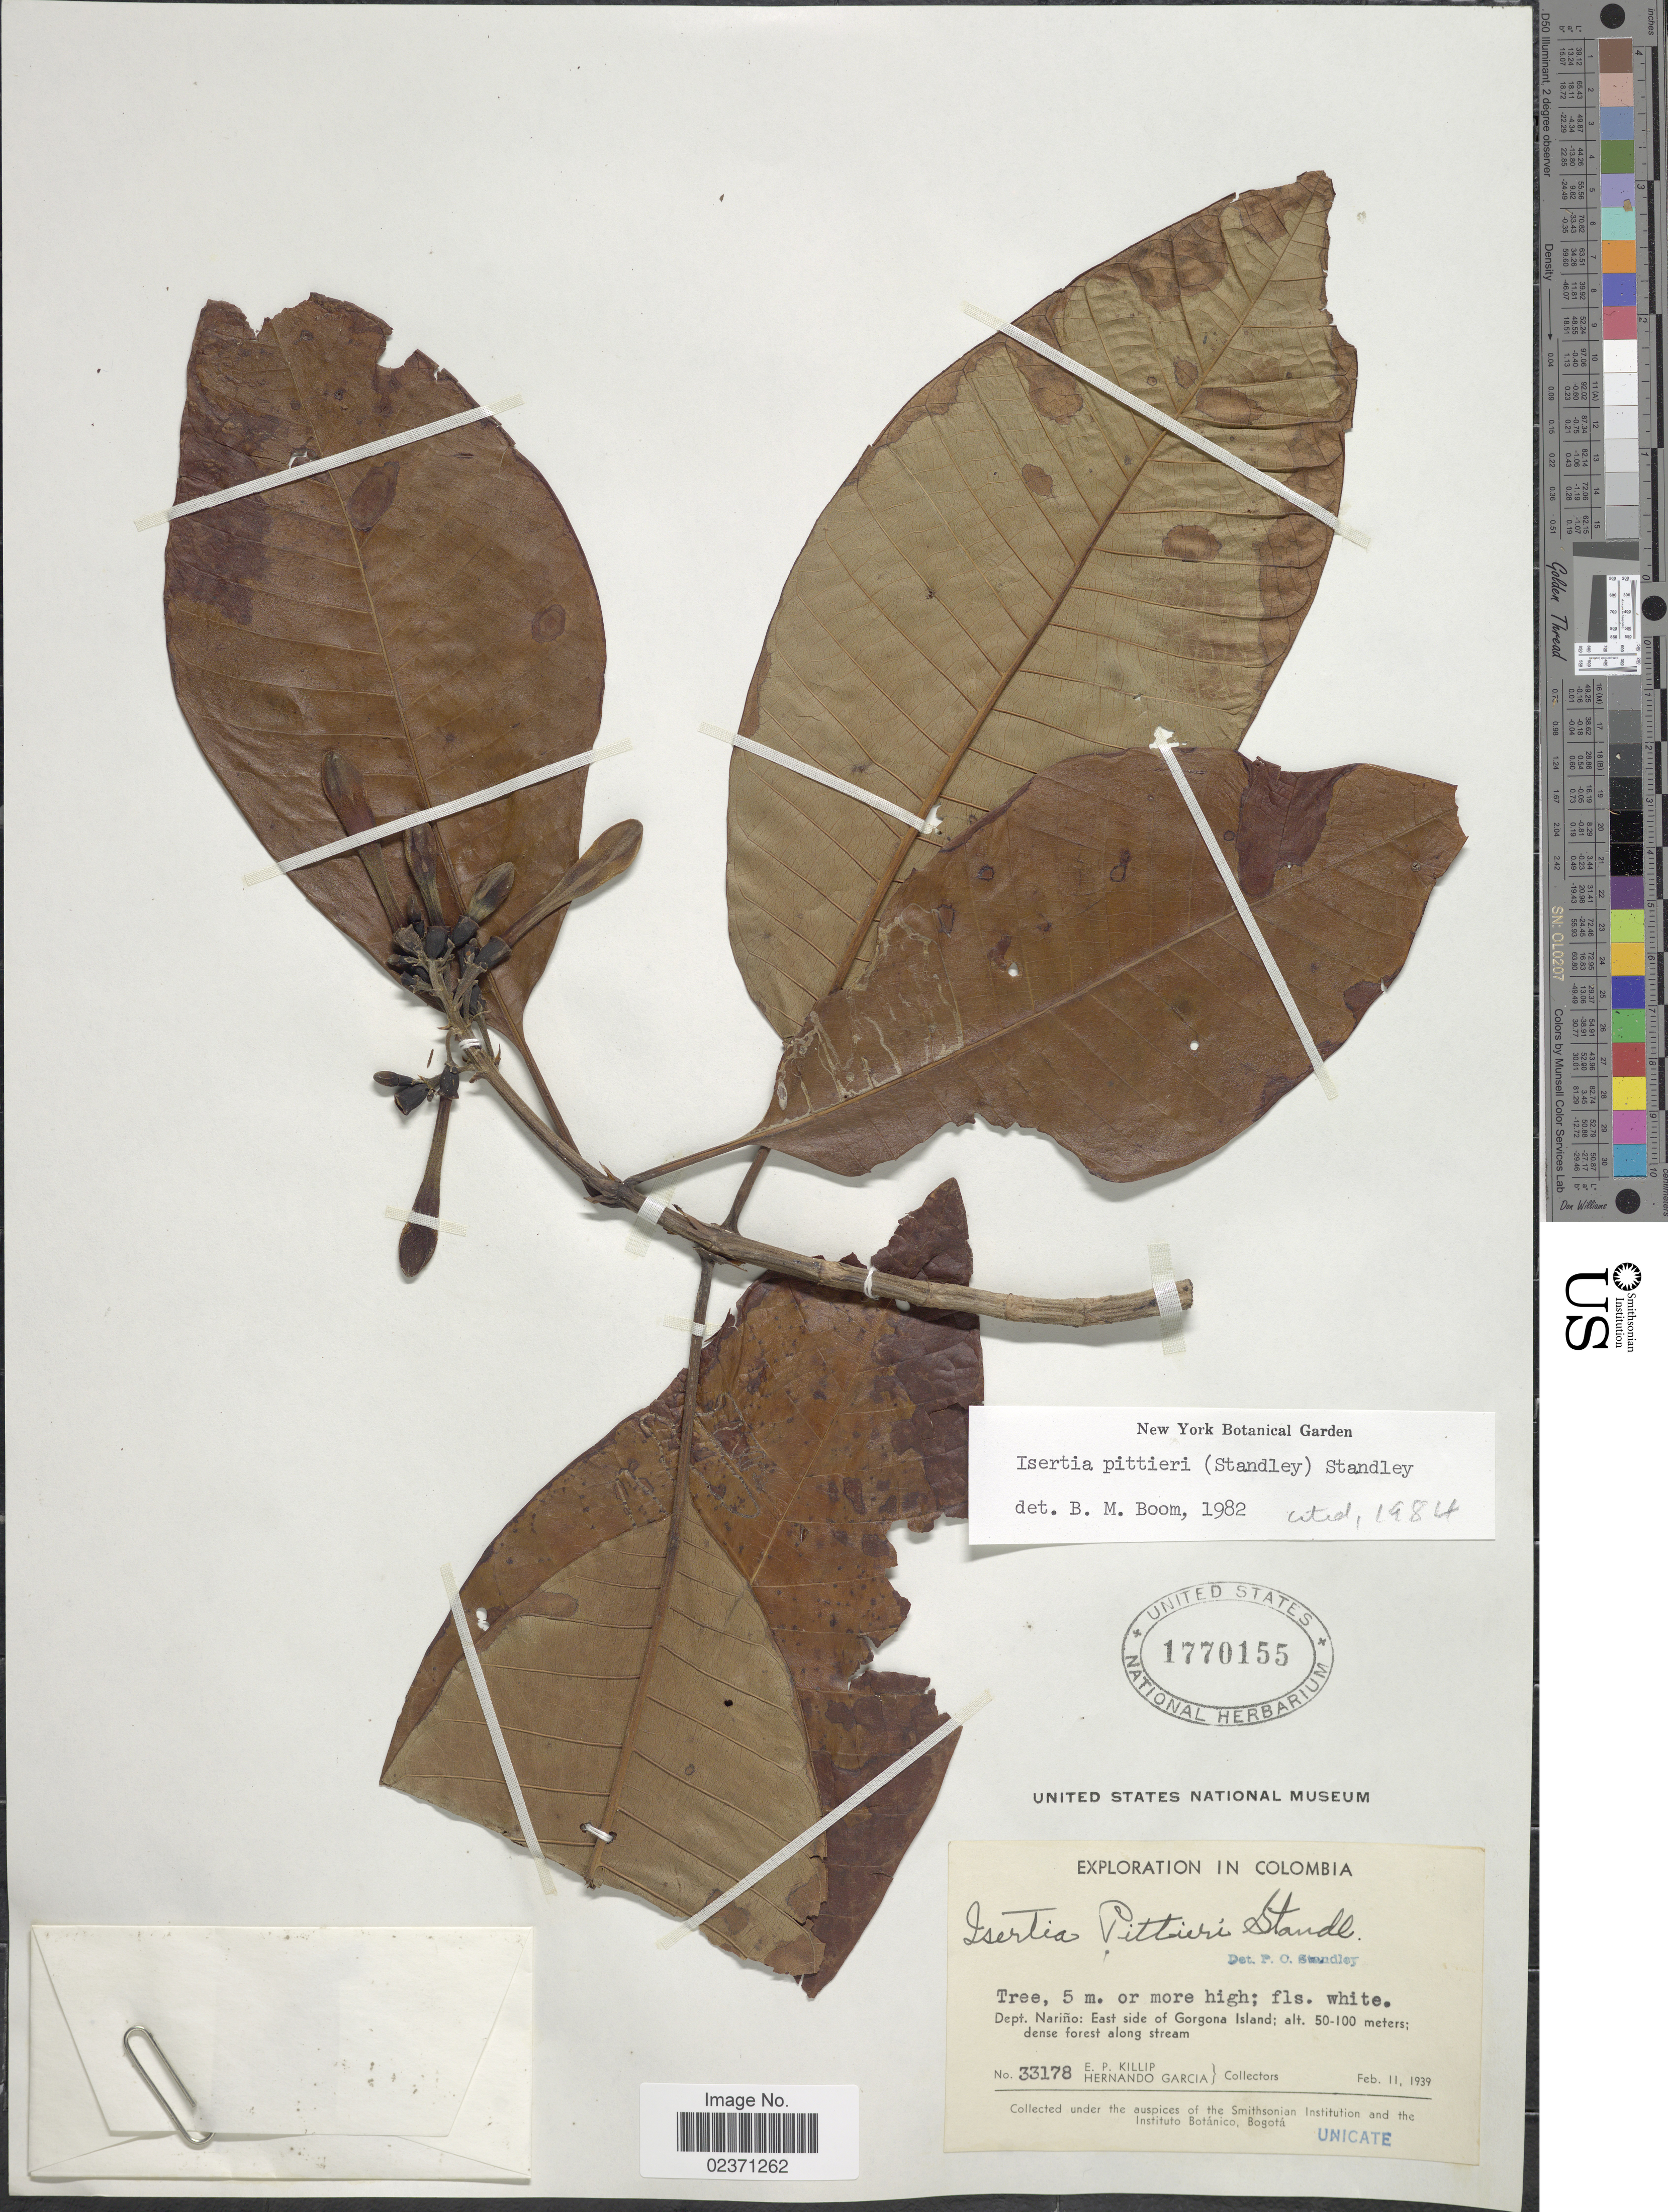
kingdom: Plantae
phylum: Tracheophyta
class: Magnoliopsida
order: Gentianales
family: Rubiaceae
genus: Isertia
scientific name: Isertia pittieri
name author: (Standl.) Standl.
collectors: E. P. Killip & H. Garcia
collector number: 33178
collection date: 1939-02-11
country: Colombia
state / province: Nariño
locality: Dept. Narino: East side of Gorgona Island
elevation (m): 50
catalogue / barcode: US 1770155